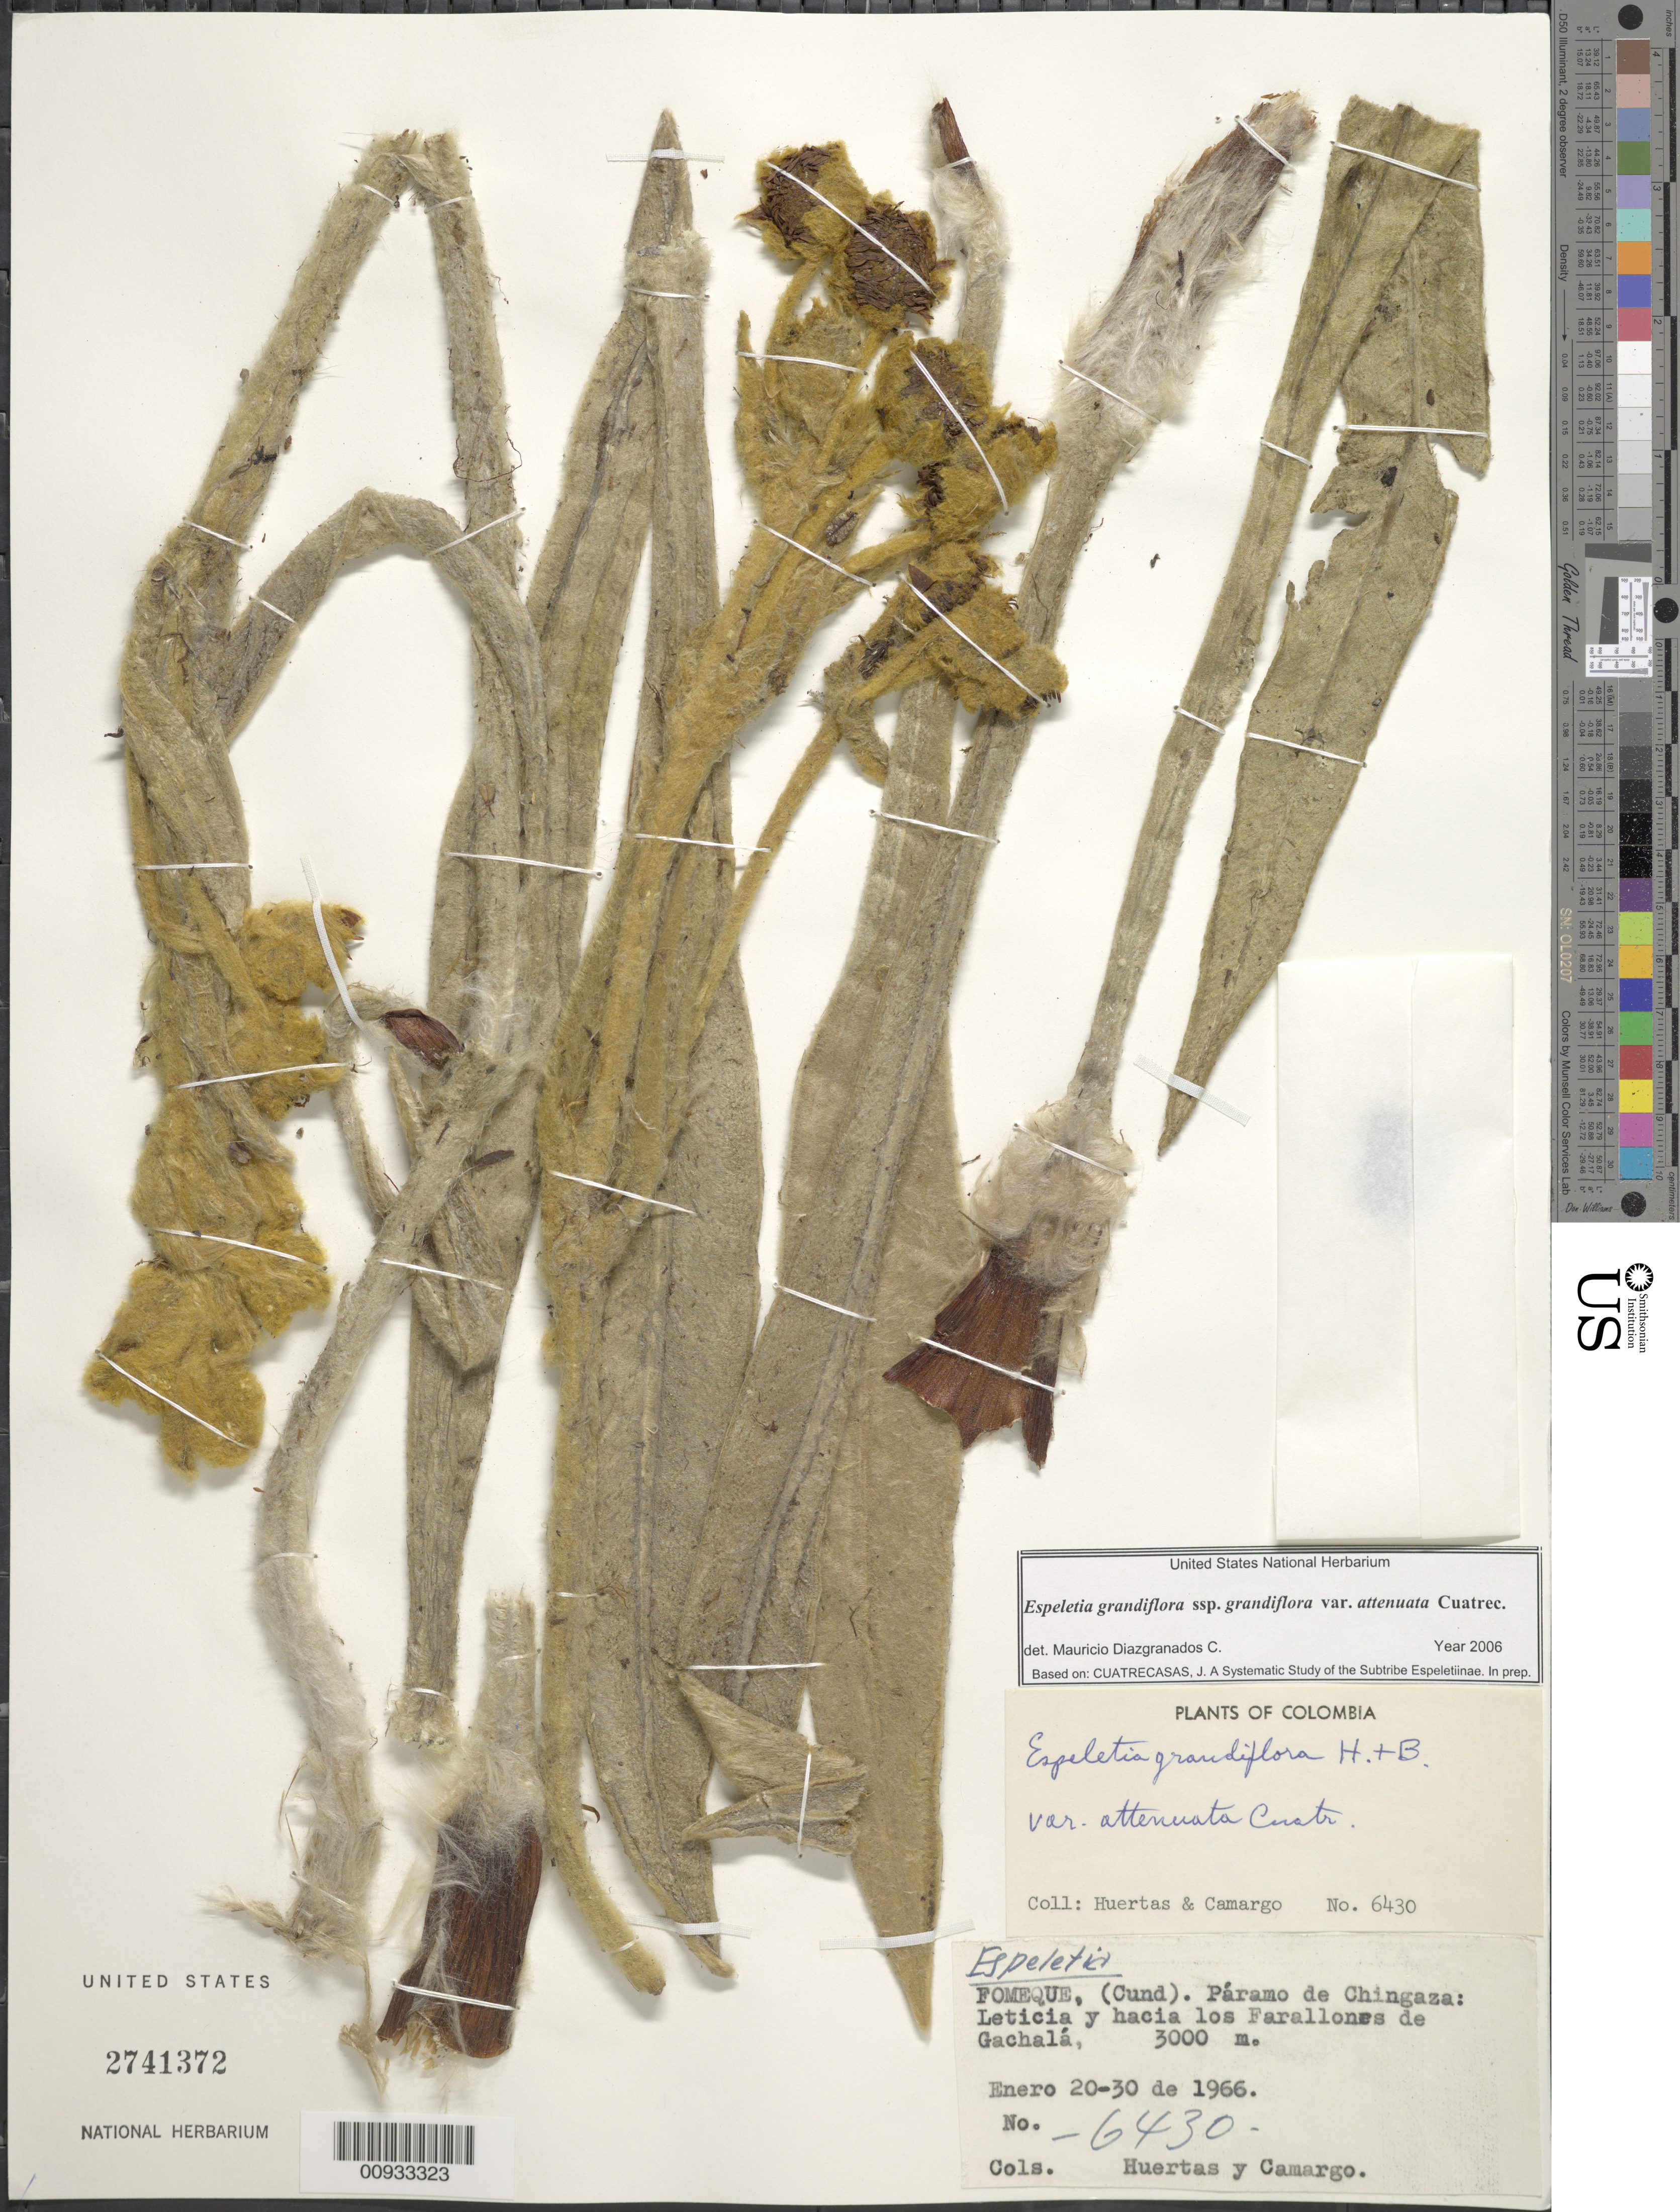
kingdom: Plantae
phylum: Tracheophyta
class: Magnoliopsida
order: Asterales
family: Asteraceae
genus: Espeletia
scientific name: Espeletia grandiflora var. attenuata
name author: Cuatrec.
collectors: G. Huertas & L. A. Camargo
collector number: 6430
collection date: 1966-01-20/1966-01-30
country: Colombia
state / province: Cundinamarca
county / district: Fómeque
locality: Páramo de Chingaza. Leticia y hacia los Farallones de Gachalá.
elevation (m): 3000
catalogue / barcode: US 2741372